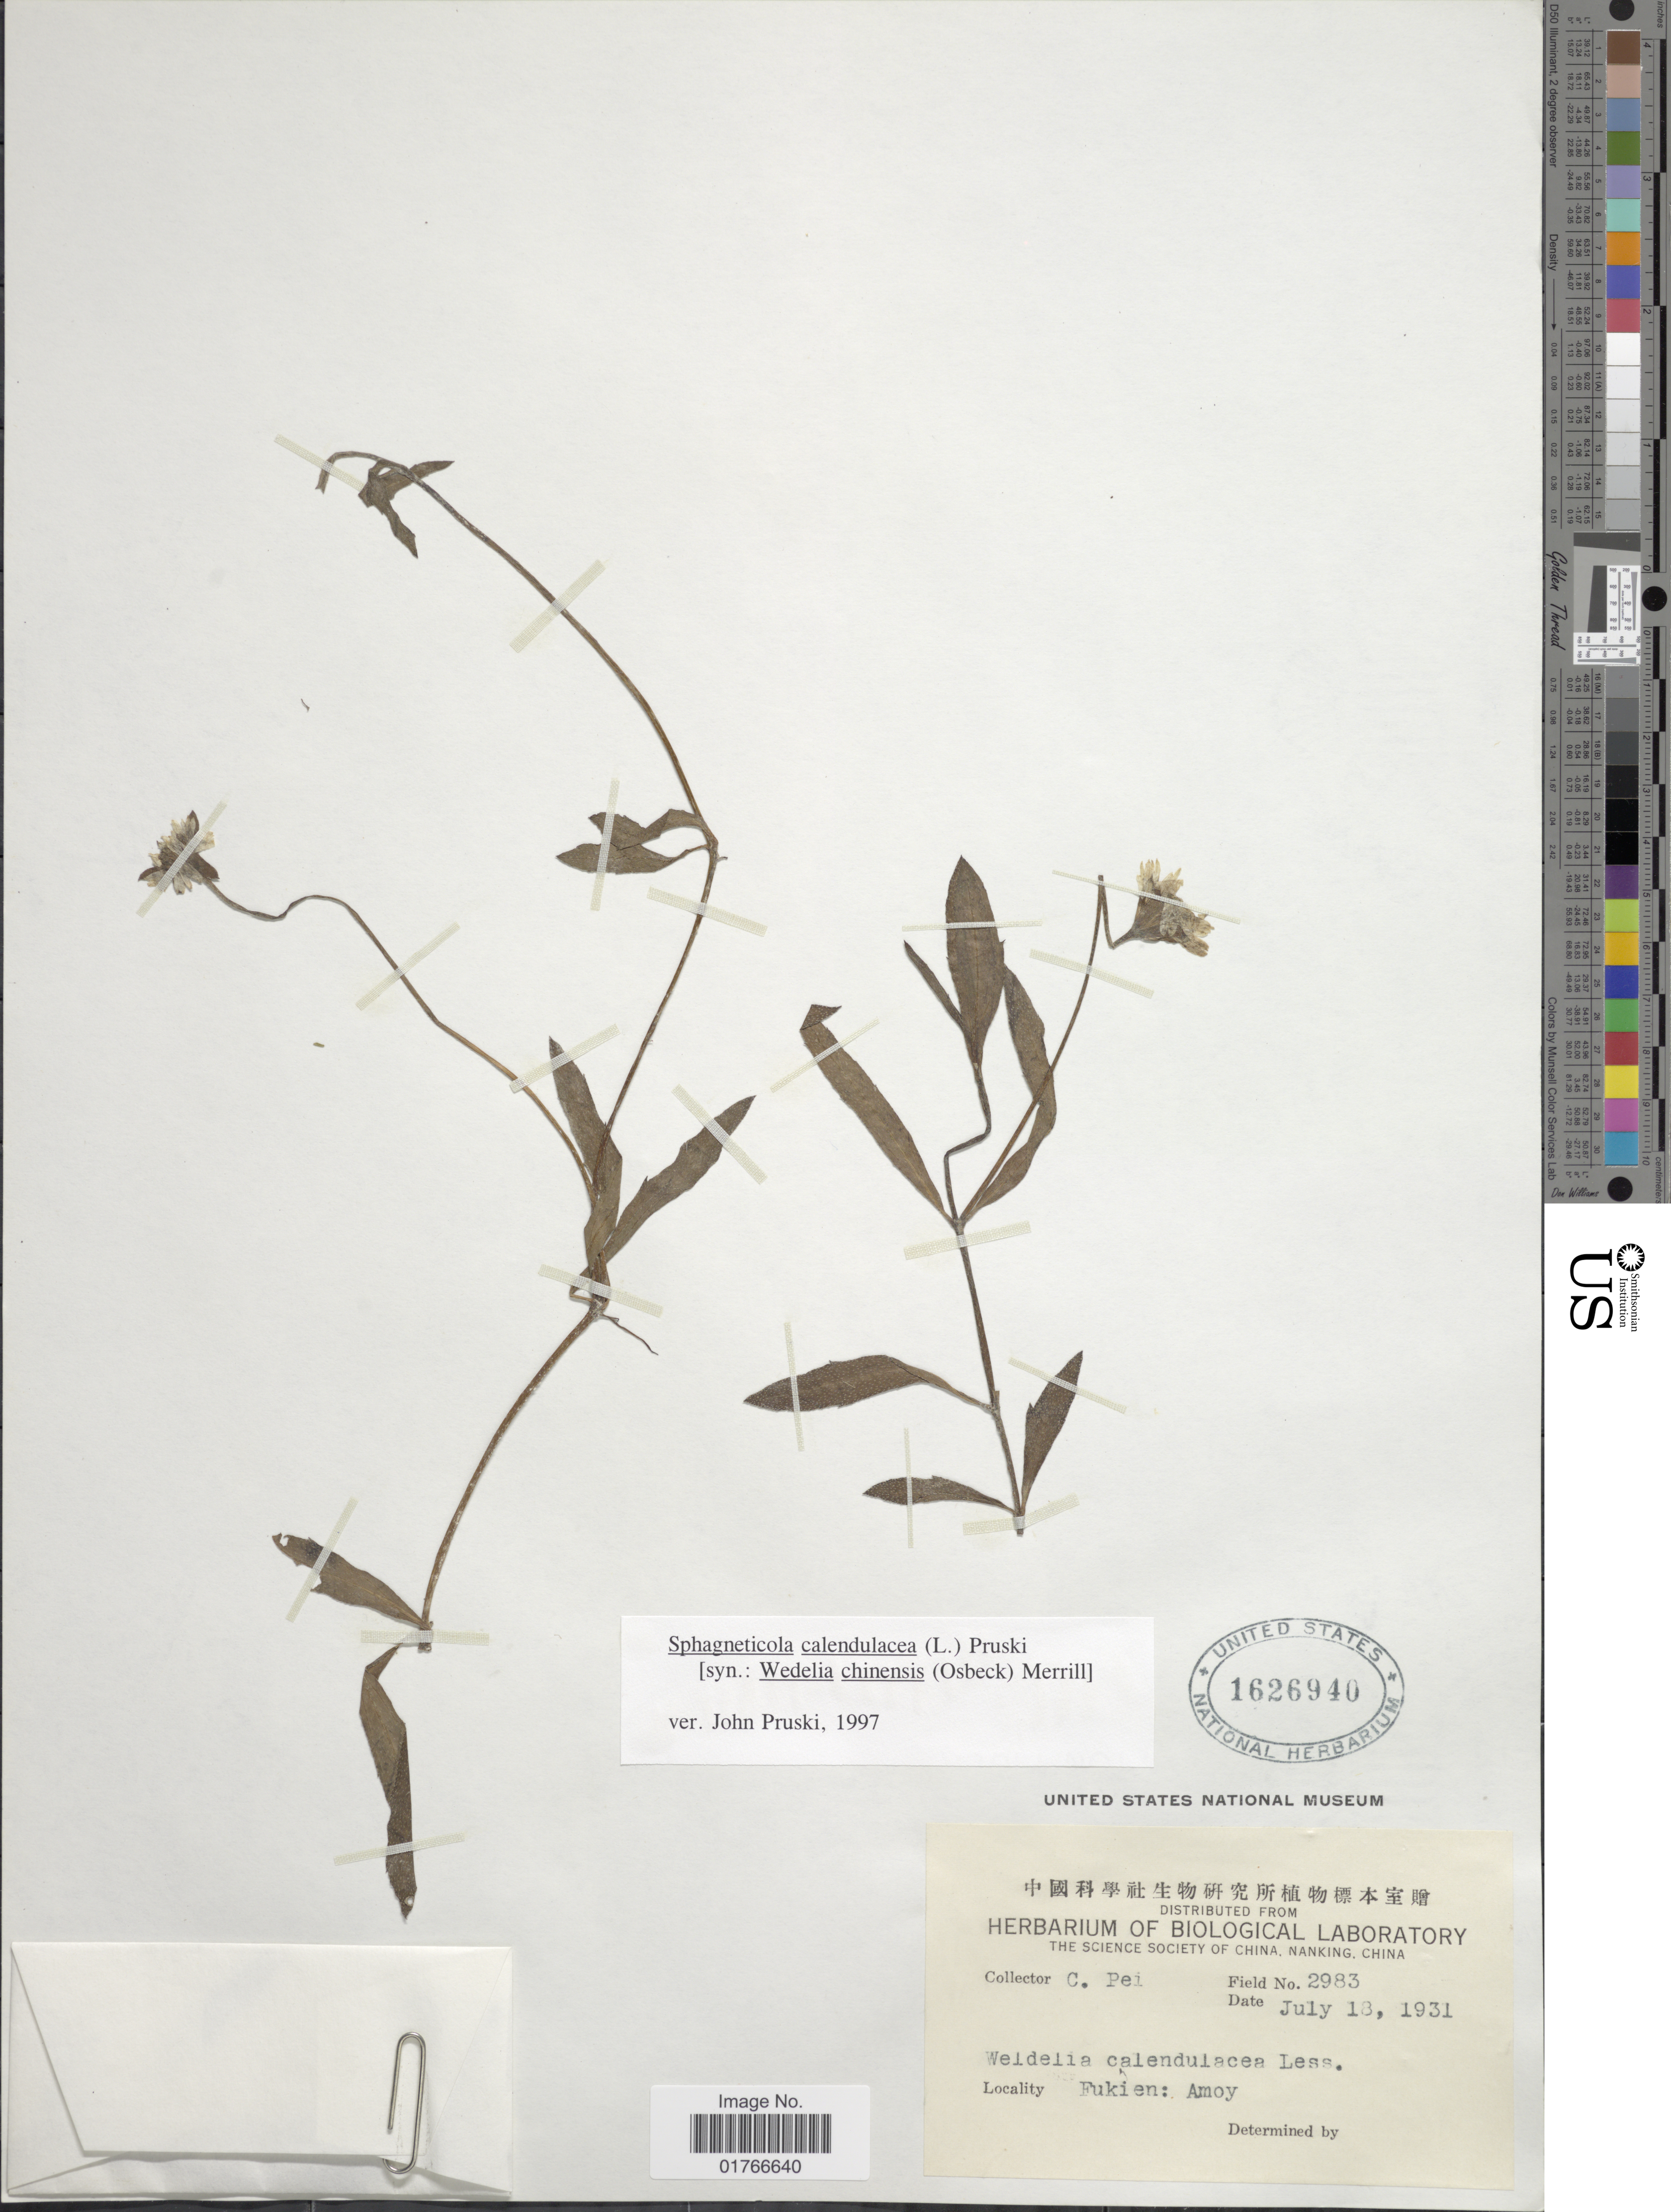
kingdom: Plantae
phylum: Tracheophyta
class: Magnoliopsida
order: Asterales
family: Asteraceae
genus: Sphagneticola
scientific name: Sphagneticola calendulacea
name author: (L.) Pruski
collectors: C. P'ei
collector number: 2983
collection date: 1931-07-18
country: China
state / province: Fujian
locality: Fukien, Amoy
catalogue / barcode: US 1626940